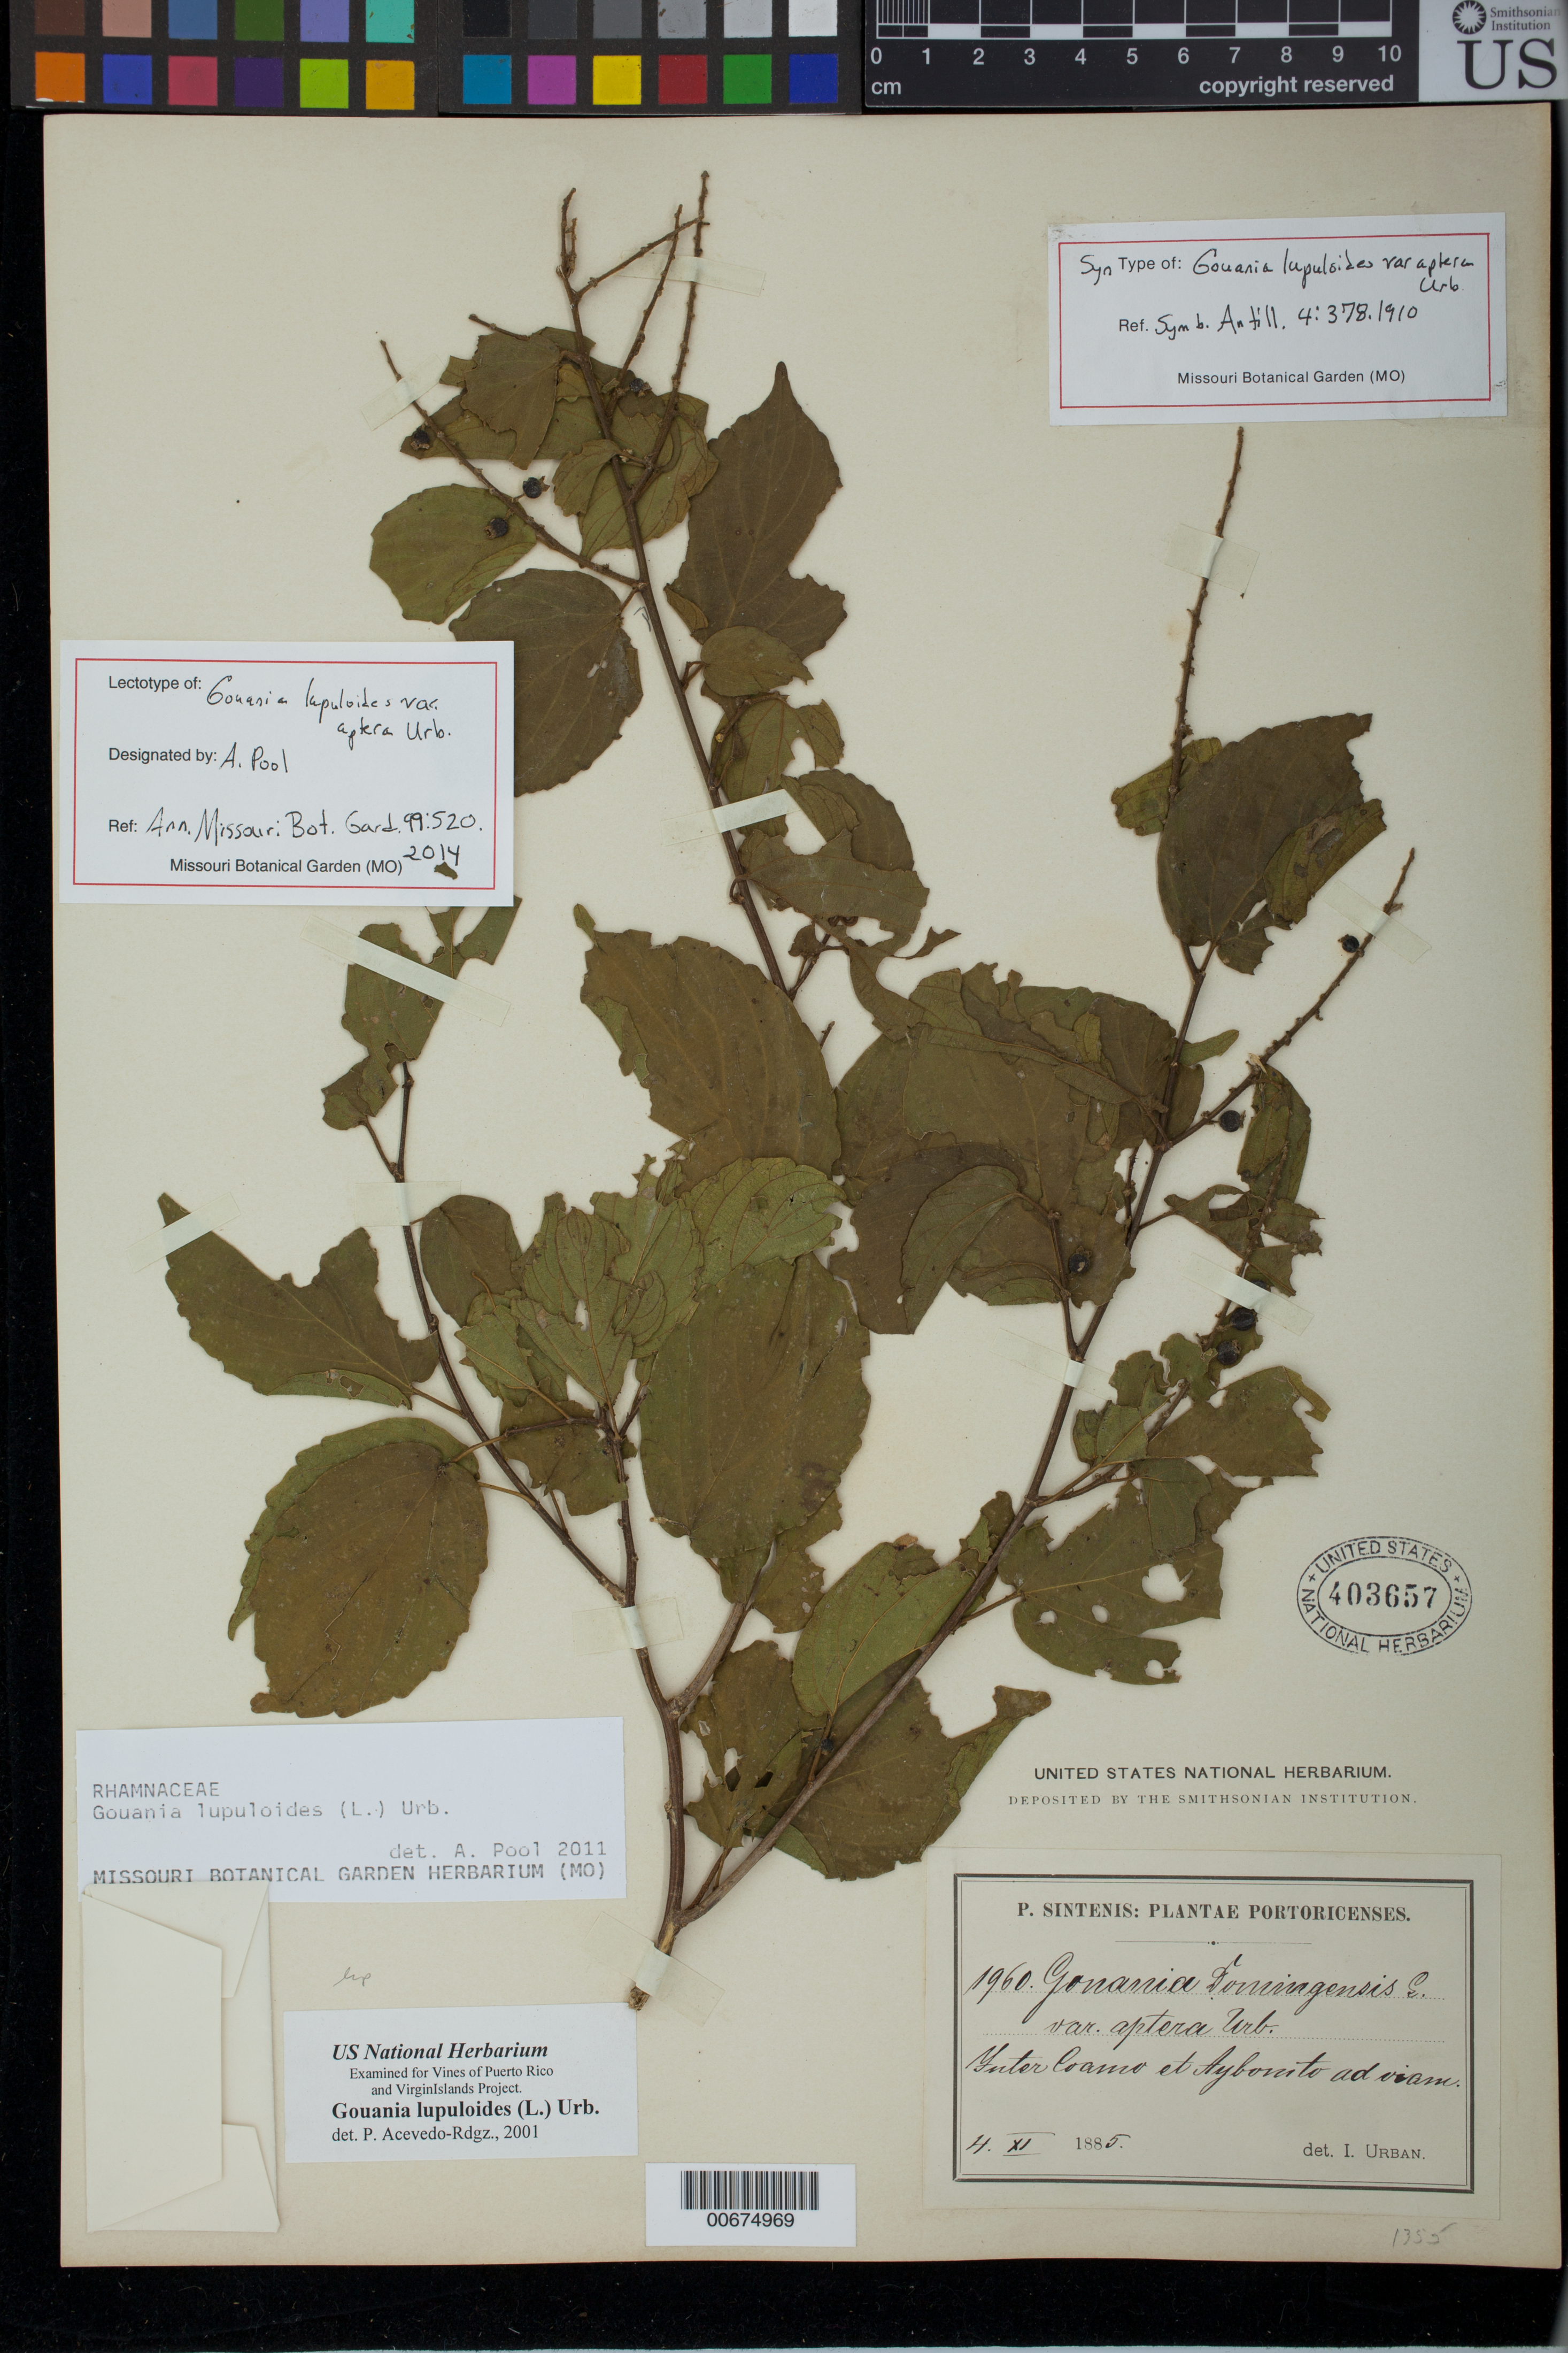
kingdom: Plantae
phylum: Tracheophyta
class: Magnoliopsida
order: Rosales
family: Rhamnaceae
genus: Gouania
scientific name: Gouania lupuloides var. aptera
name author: Urb.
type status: Lectotype; Isosyntype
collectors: P. Sintenis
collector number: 1960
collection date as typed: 4. XI 1885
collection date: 1885-11-04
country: Puerto Rico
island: Greater Antilles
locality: Ynter Coamo et Aybonito ad viam.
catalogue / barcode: US 403657